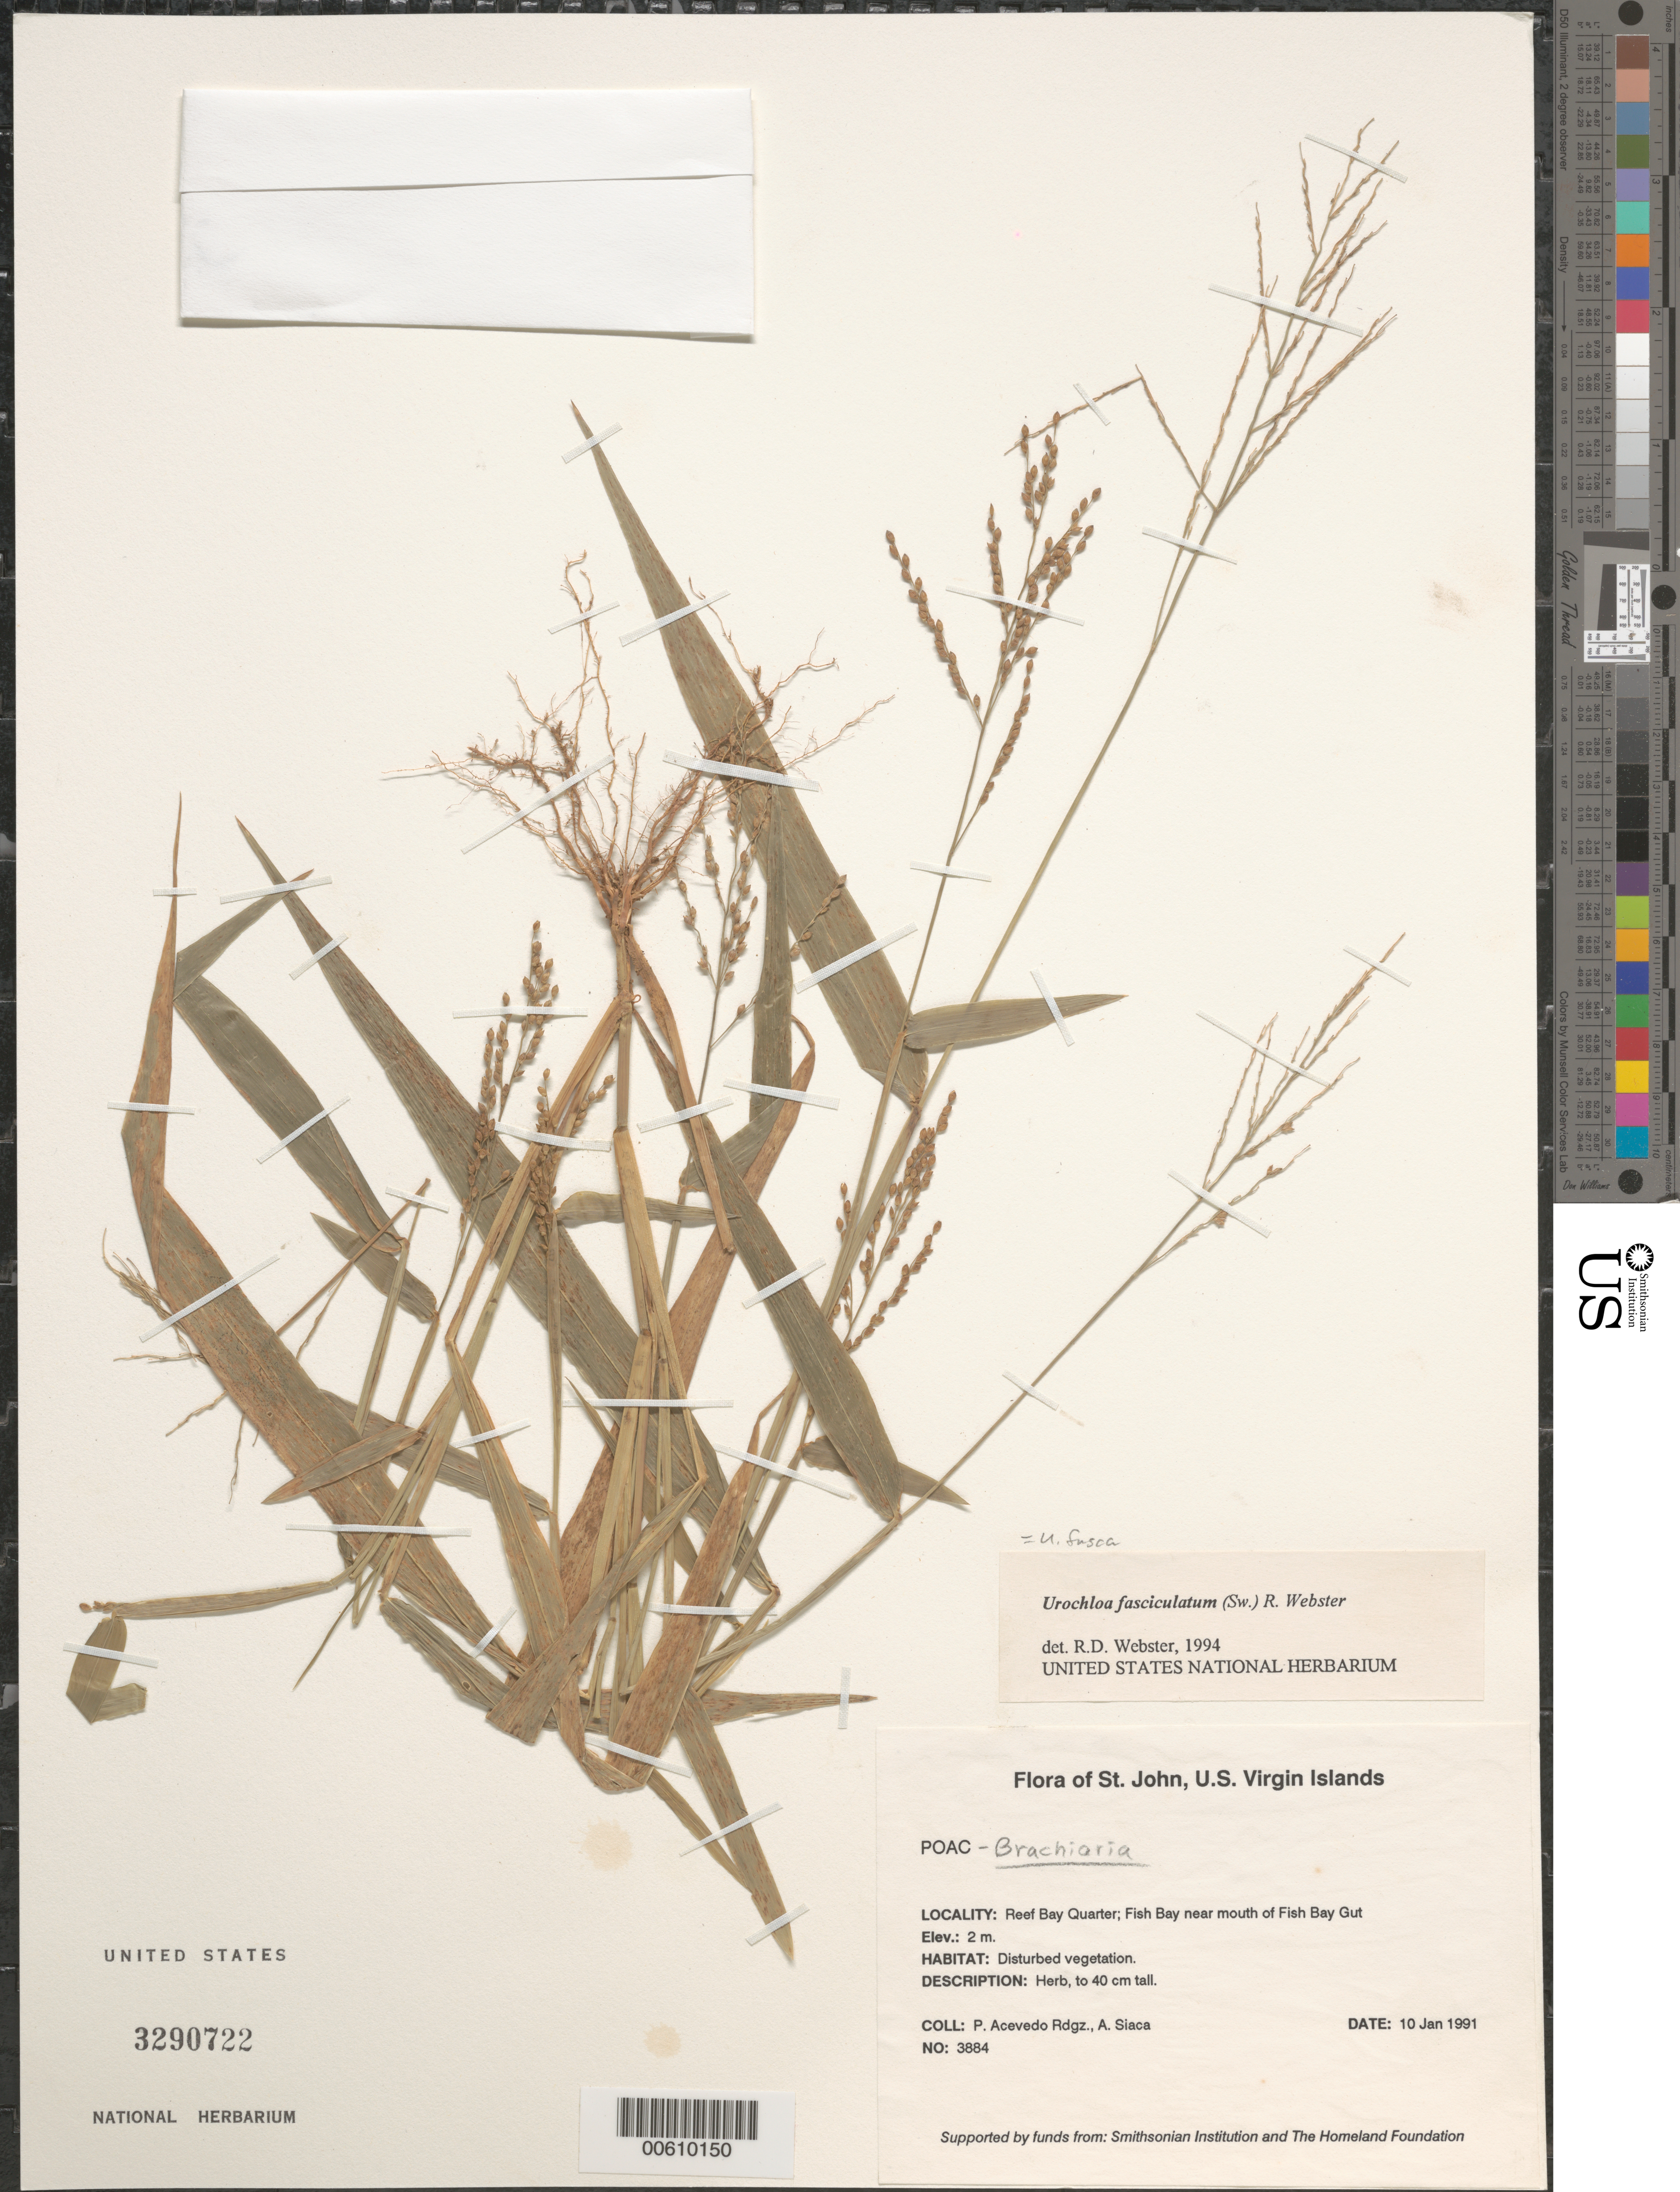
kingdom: Plantae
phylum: Tracheophyta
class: Liliopsida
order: Poales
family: Poaceae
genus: Urochloa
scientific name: Urochloa fasciculata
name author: (Sw.) R.D. Webster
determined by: Webster, Robert D.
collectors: P. Acevedo-Rodr. & A. Siaca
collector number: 3884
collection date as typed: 10 Jan 1991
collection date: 1991-01-10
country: U.S. Virgin Islands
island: St. John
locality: Reef Bay Quarter; Fish Bay near mouth of Fish Bay Gut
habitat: Disturbed vegetation.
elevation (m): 2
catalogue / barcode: US 3290722